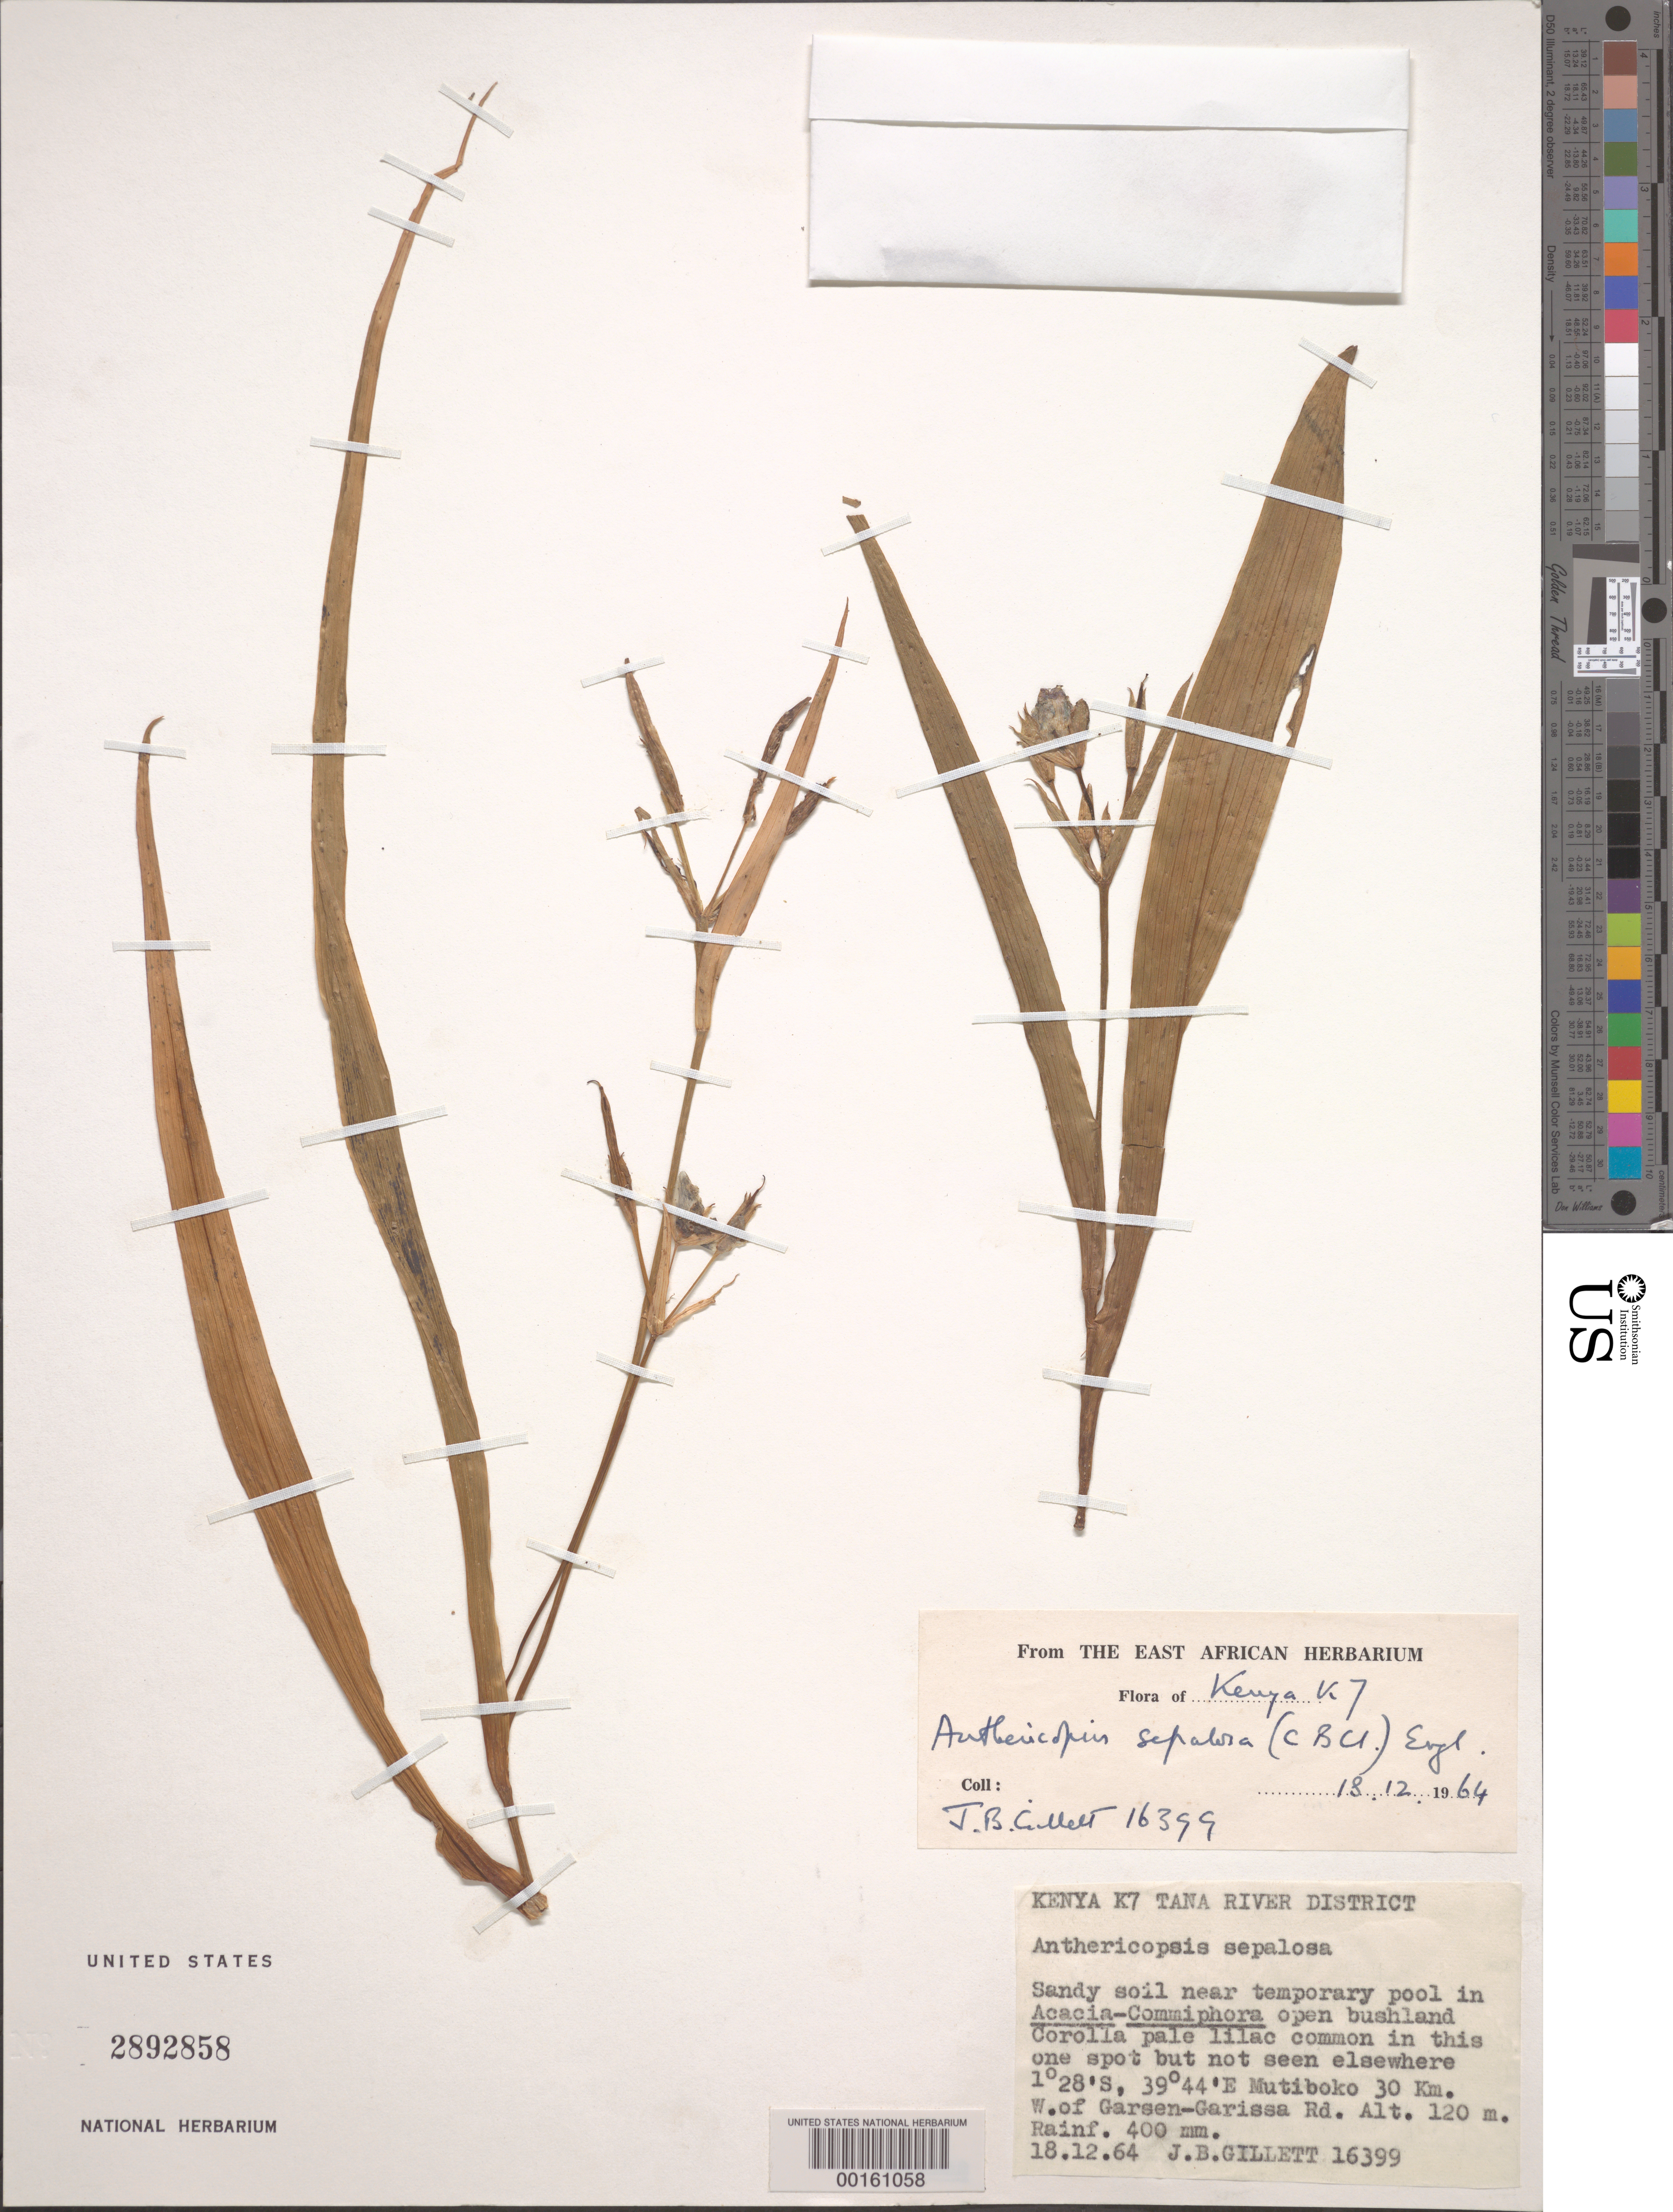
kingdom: Plantae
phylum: Tracheophyta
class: Liliopsida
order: Commelinales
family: Commelinaceae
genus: Anthericopsis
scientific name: Anthericopsis sepalosa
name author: (C.B. Clarke) Engl.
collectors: J. B. Gillett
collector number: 16399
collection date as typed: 18 Dec 1964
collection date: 1964-12-18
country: Kenya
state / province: Tana River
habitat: Sandy soil near pool in open bushland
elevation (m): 120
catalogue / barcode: US 2892858